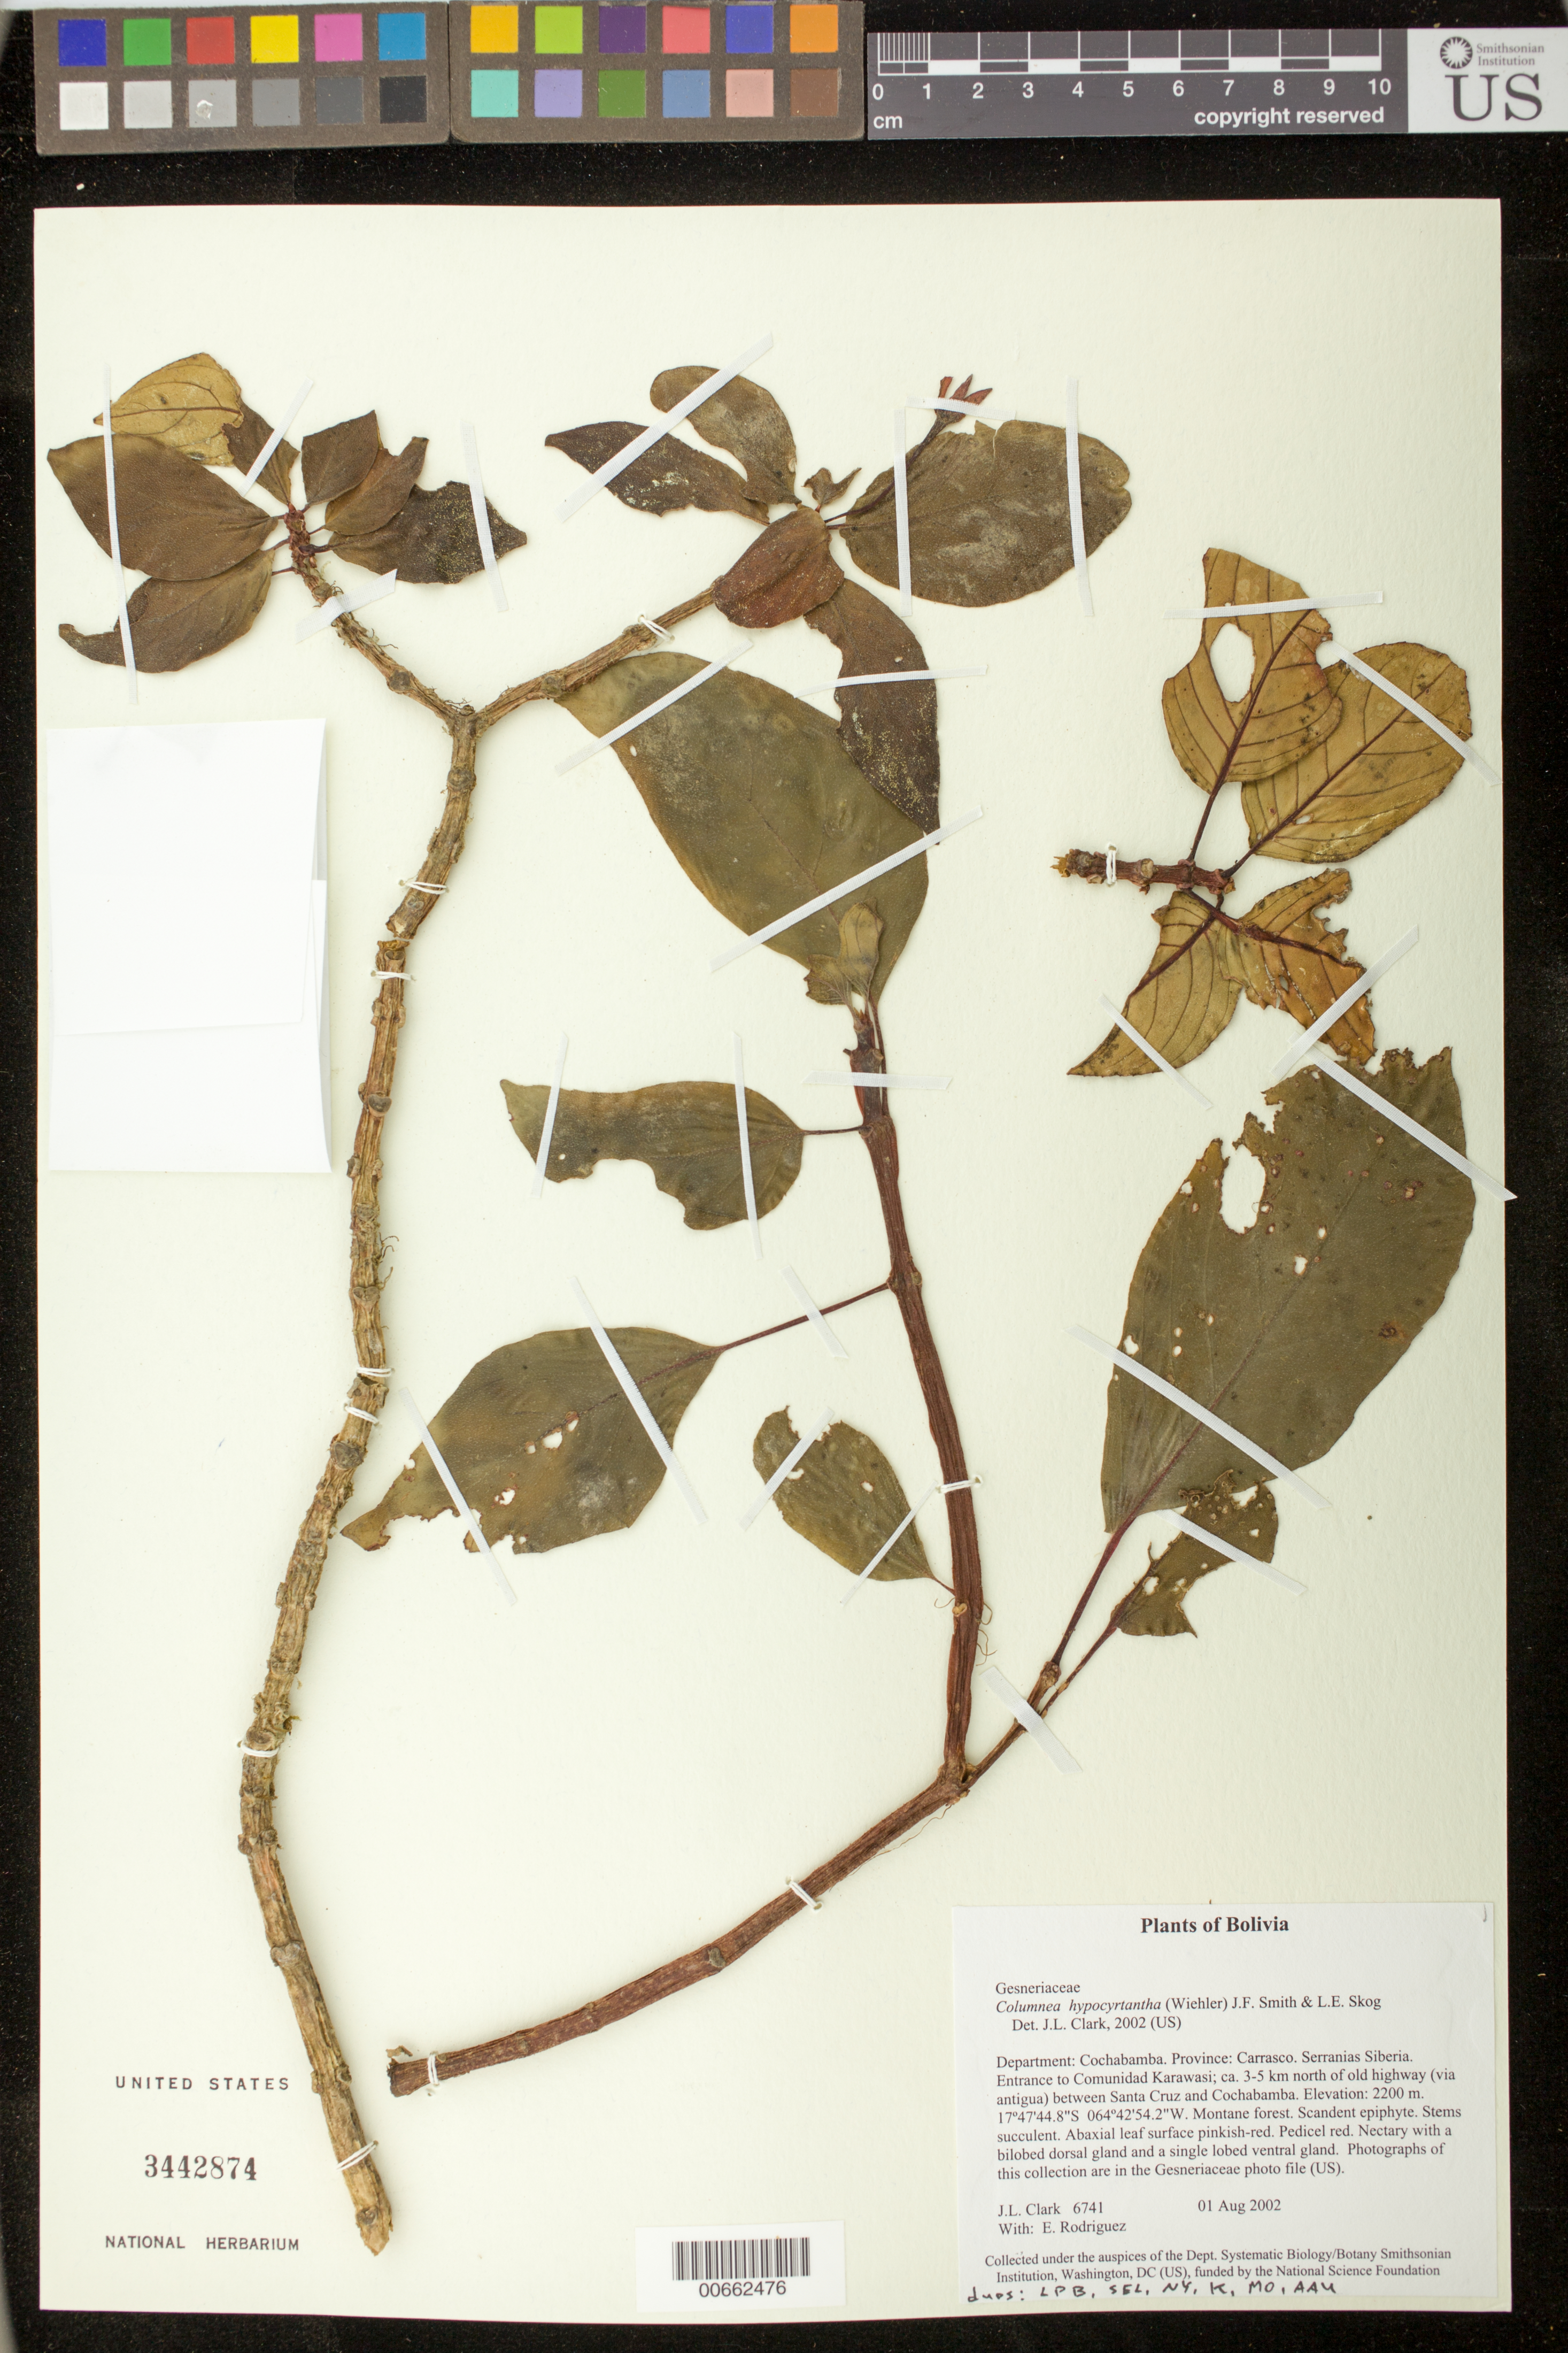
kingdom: Plantae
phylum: Tracheophyta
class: Magnoliopsida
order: Lamiales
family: Gesneriaceae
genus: Columnea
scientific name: Columnea hypocyrtantha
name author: (Wiehler) J.F. Sm. & L.E. Skog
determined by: Clark, J. L., (SEL), The Marie Selby Botanical Garden (UNITED STATES)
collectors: J. L. Clark & E. Rodriguez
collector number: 6741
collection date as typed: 01 Aug 2002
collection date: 2002-08-01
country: Bolivia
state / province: Cochabamba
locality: Carrasco, Serranias Siberia. Entrance to Comunidad Karawasi; ca. 3-5 km north of old highway (via antigua) between Santa Cruz and Cochabamba.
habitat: Montane forest.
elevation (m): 2200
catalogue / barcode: US 3442874